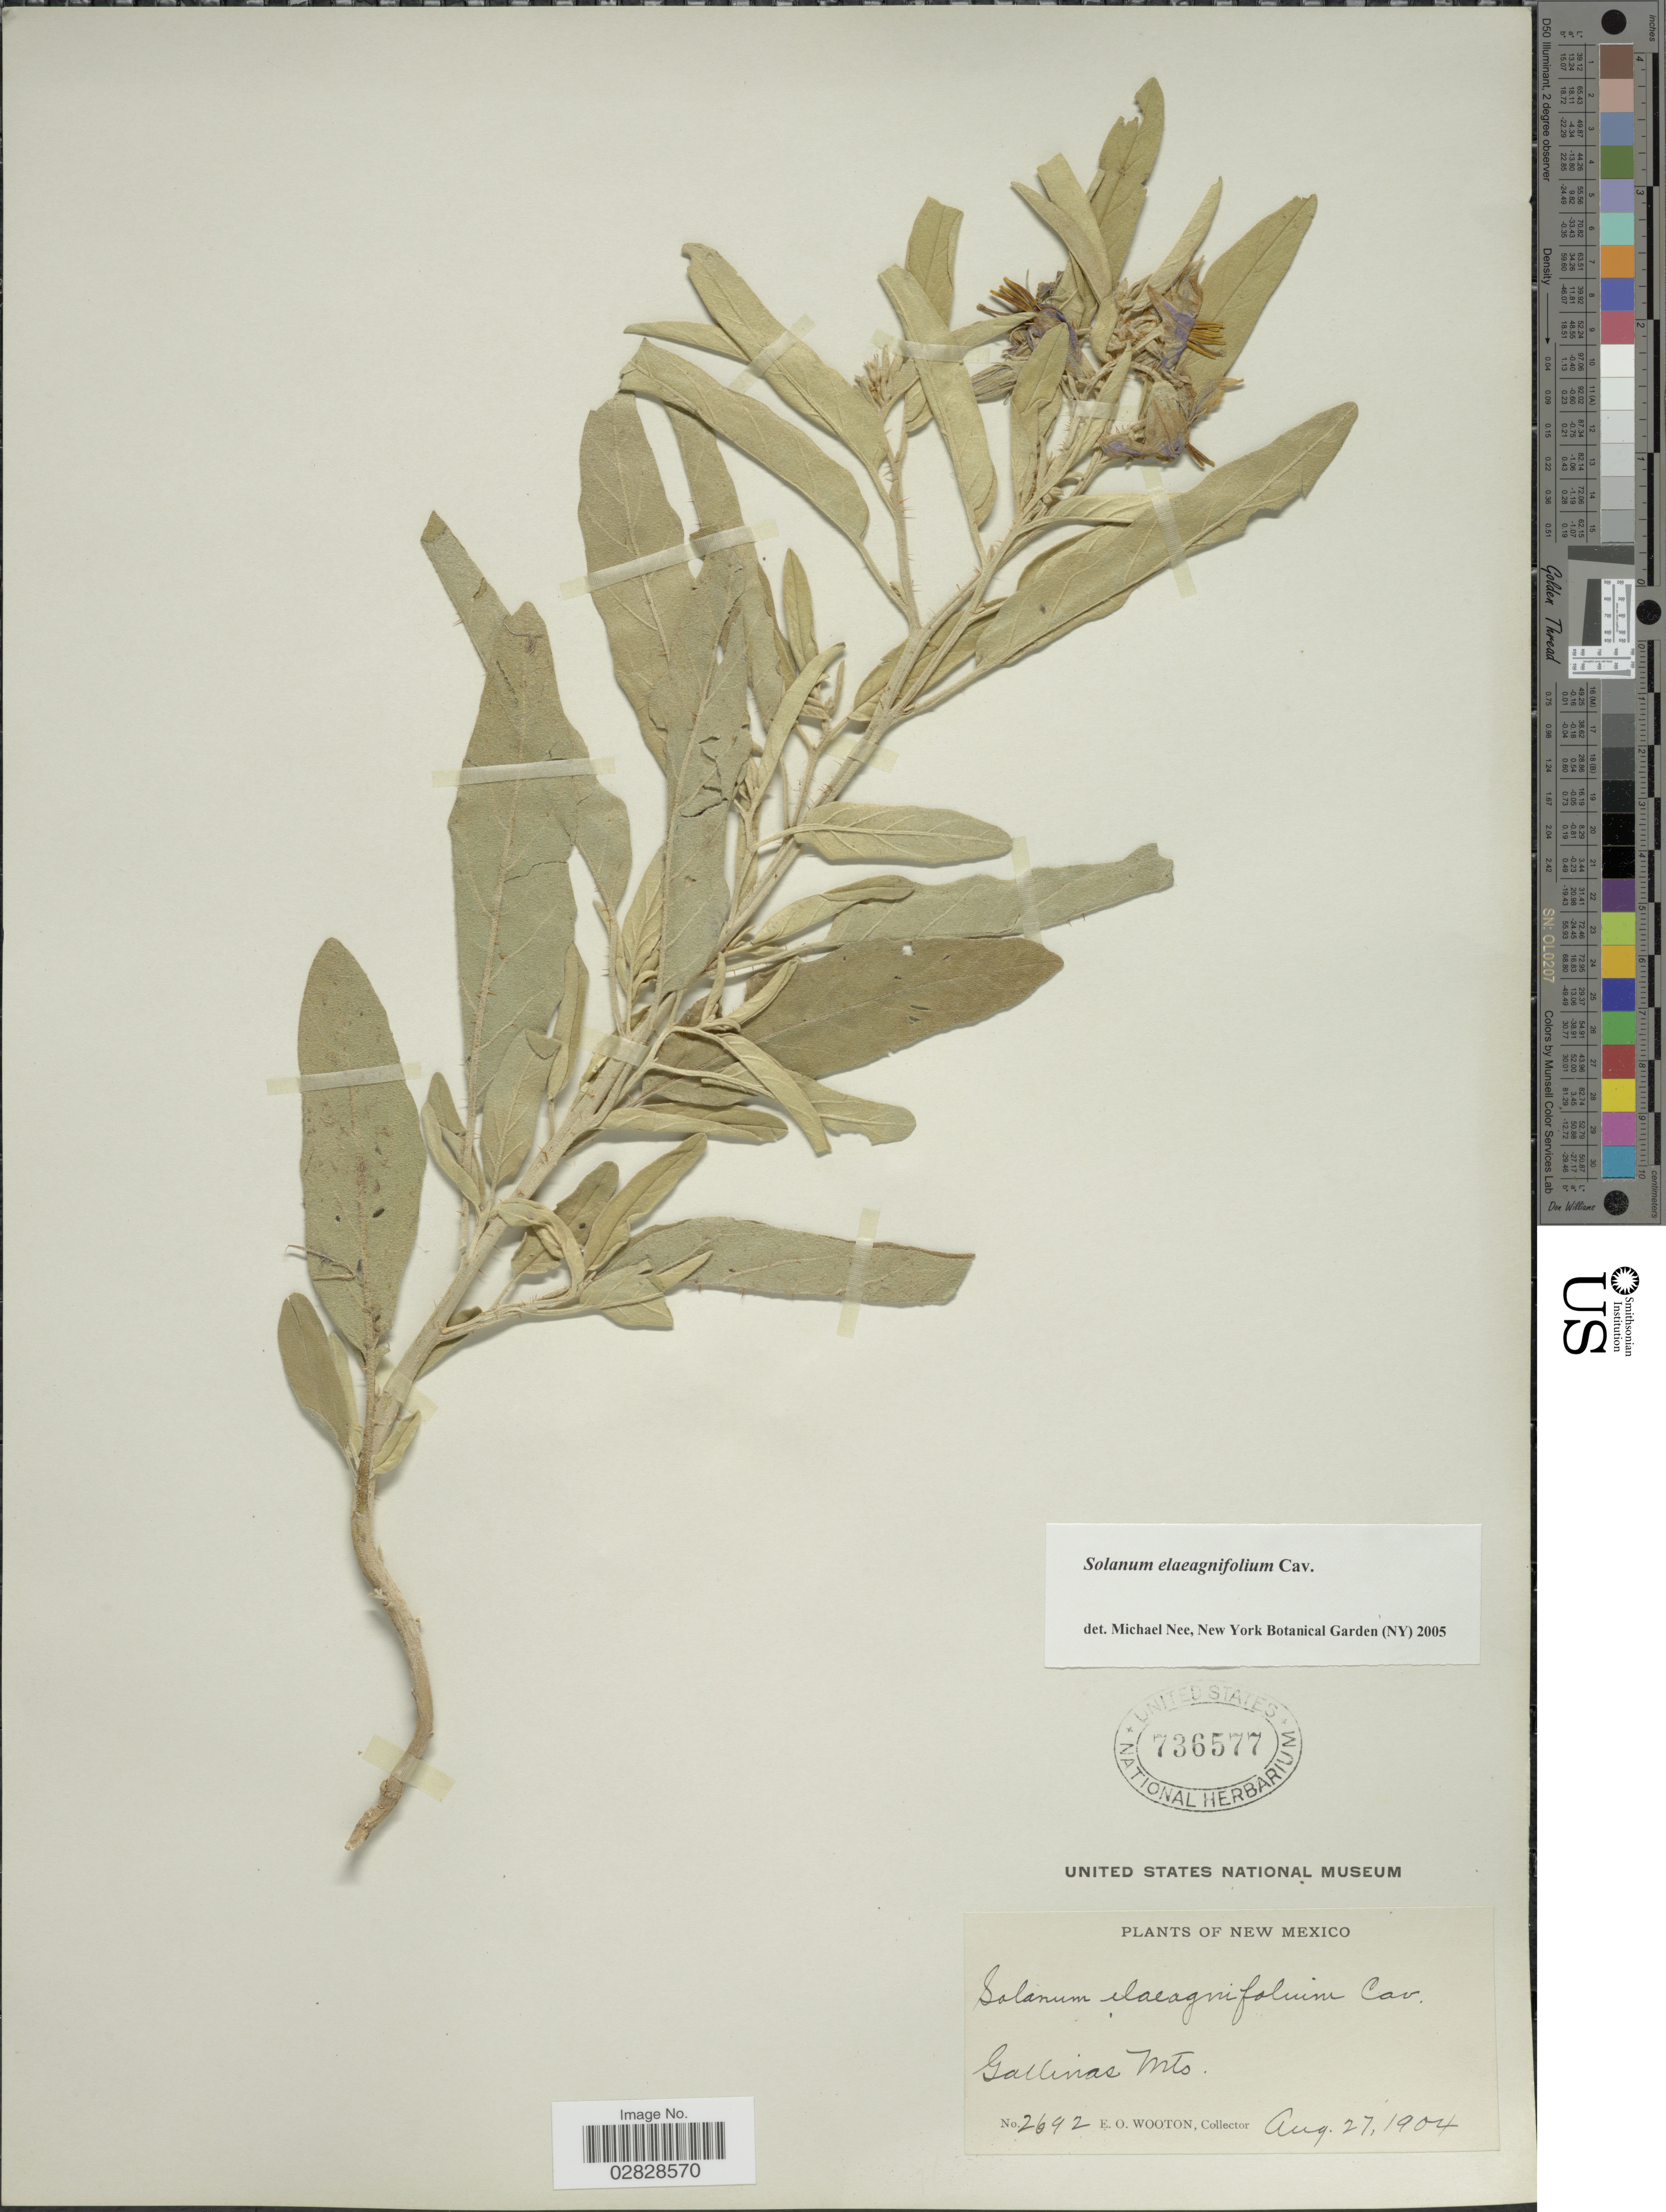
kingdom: Plantae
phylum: Tracheophyta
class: Magnoliopsida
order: Solanales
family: Solanaceae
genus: Solanum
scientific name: Solanum elaeagnifolium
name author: Cav.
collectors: E. O. Wooton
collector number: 2692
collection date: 1904-08-27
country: United States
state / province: New Mexico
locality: Gallinas Mts.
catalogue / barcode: US 736577